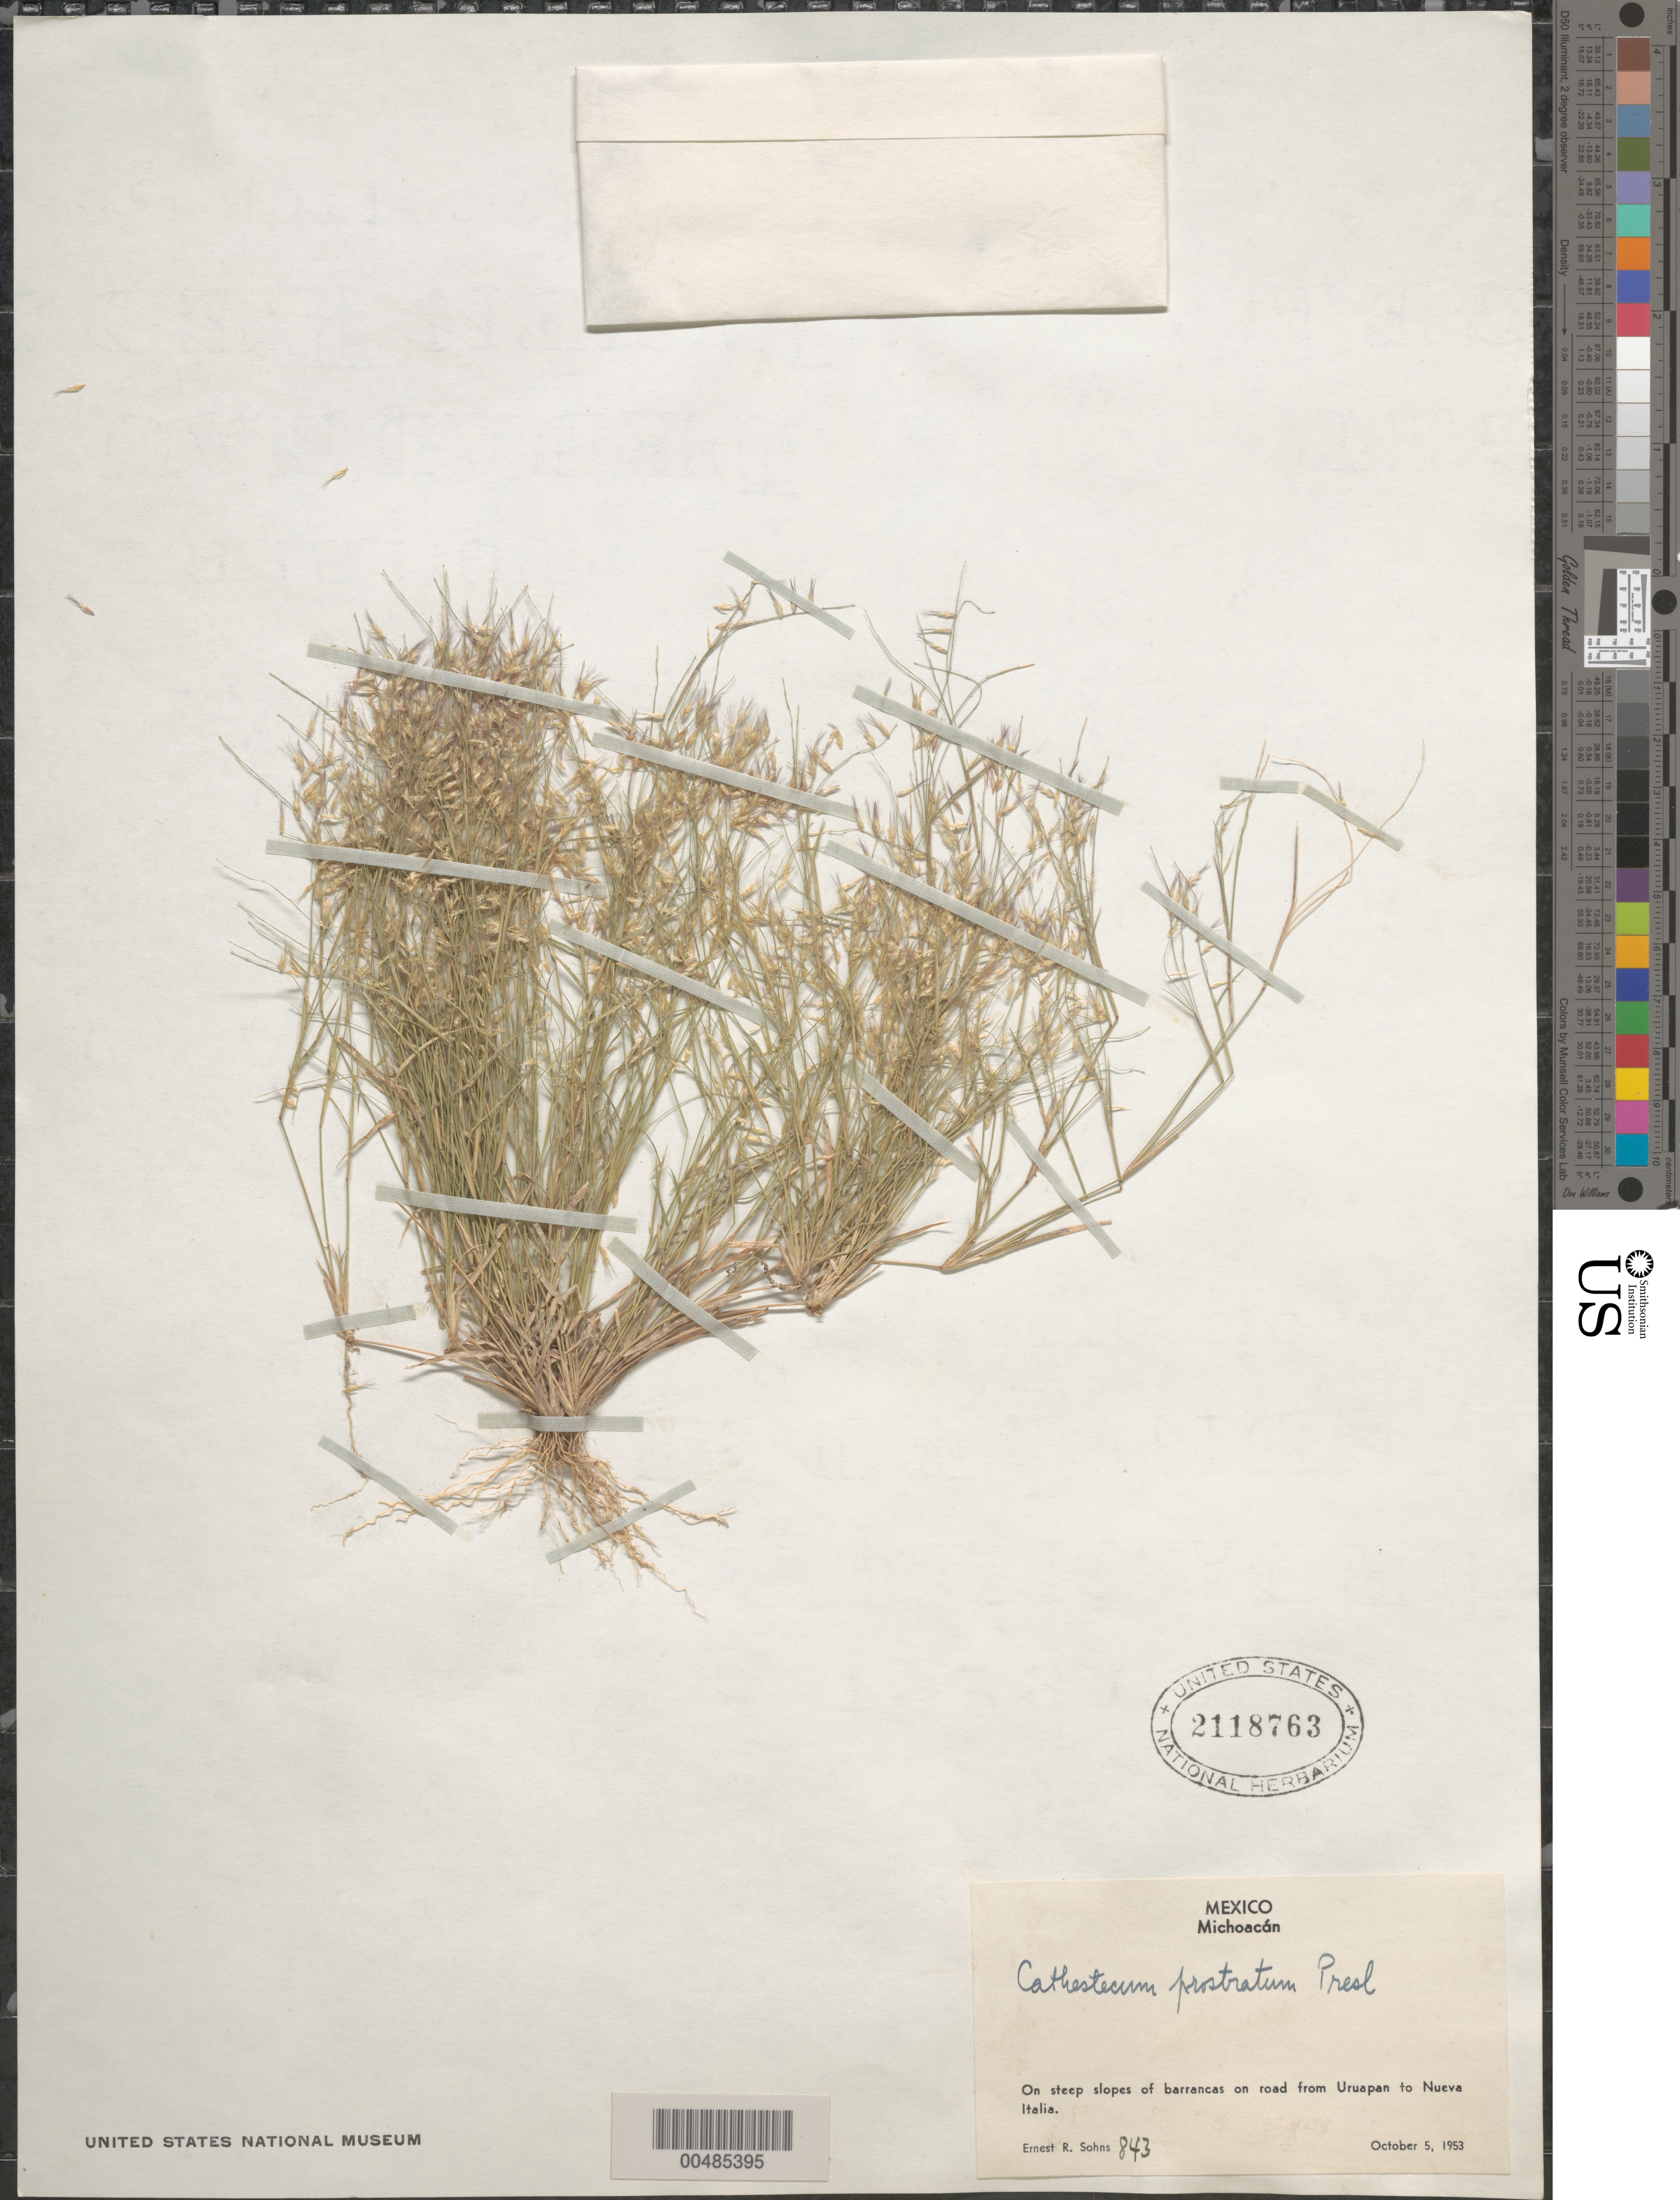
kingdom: Plantae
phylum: Tracheophyta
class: Liliopsida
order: Poales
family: Poaceae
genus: Cathestecum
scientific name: Cathestecum prostratum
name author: J. Presl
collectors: E. R. Sohns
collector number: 843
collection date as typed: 5 Oct 1953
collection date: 1953-10-05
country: Mexico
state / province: Michoacán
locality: On road from Uruapan to Nueva Italia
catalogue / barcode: US 2118763